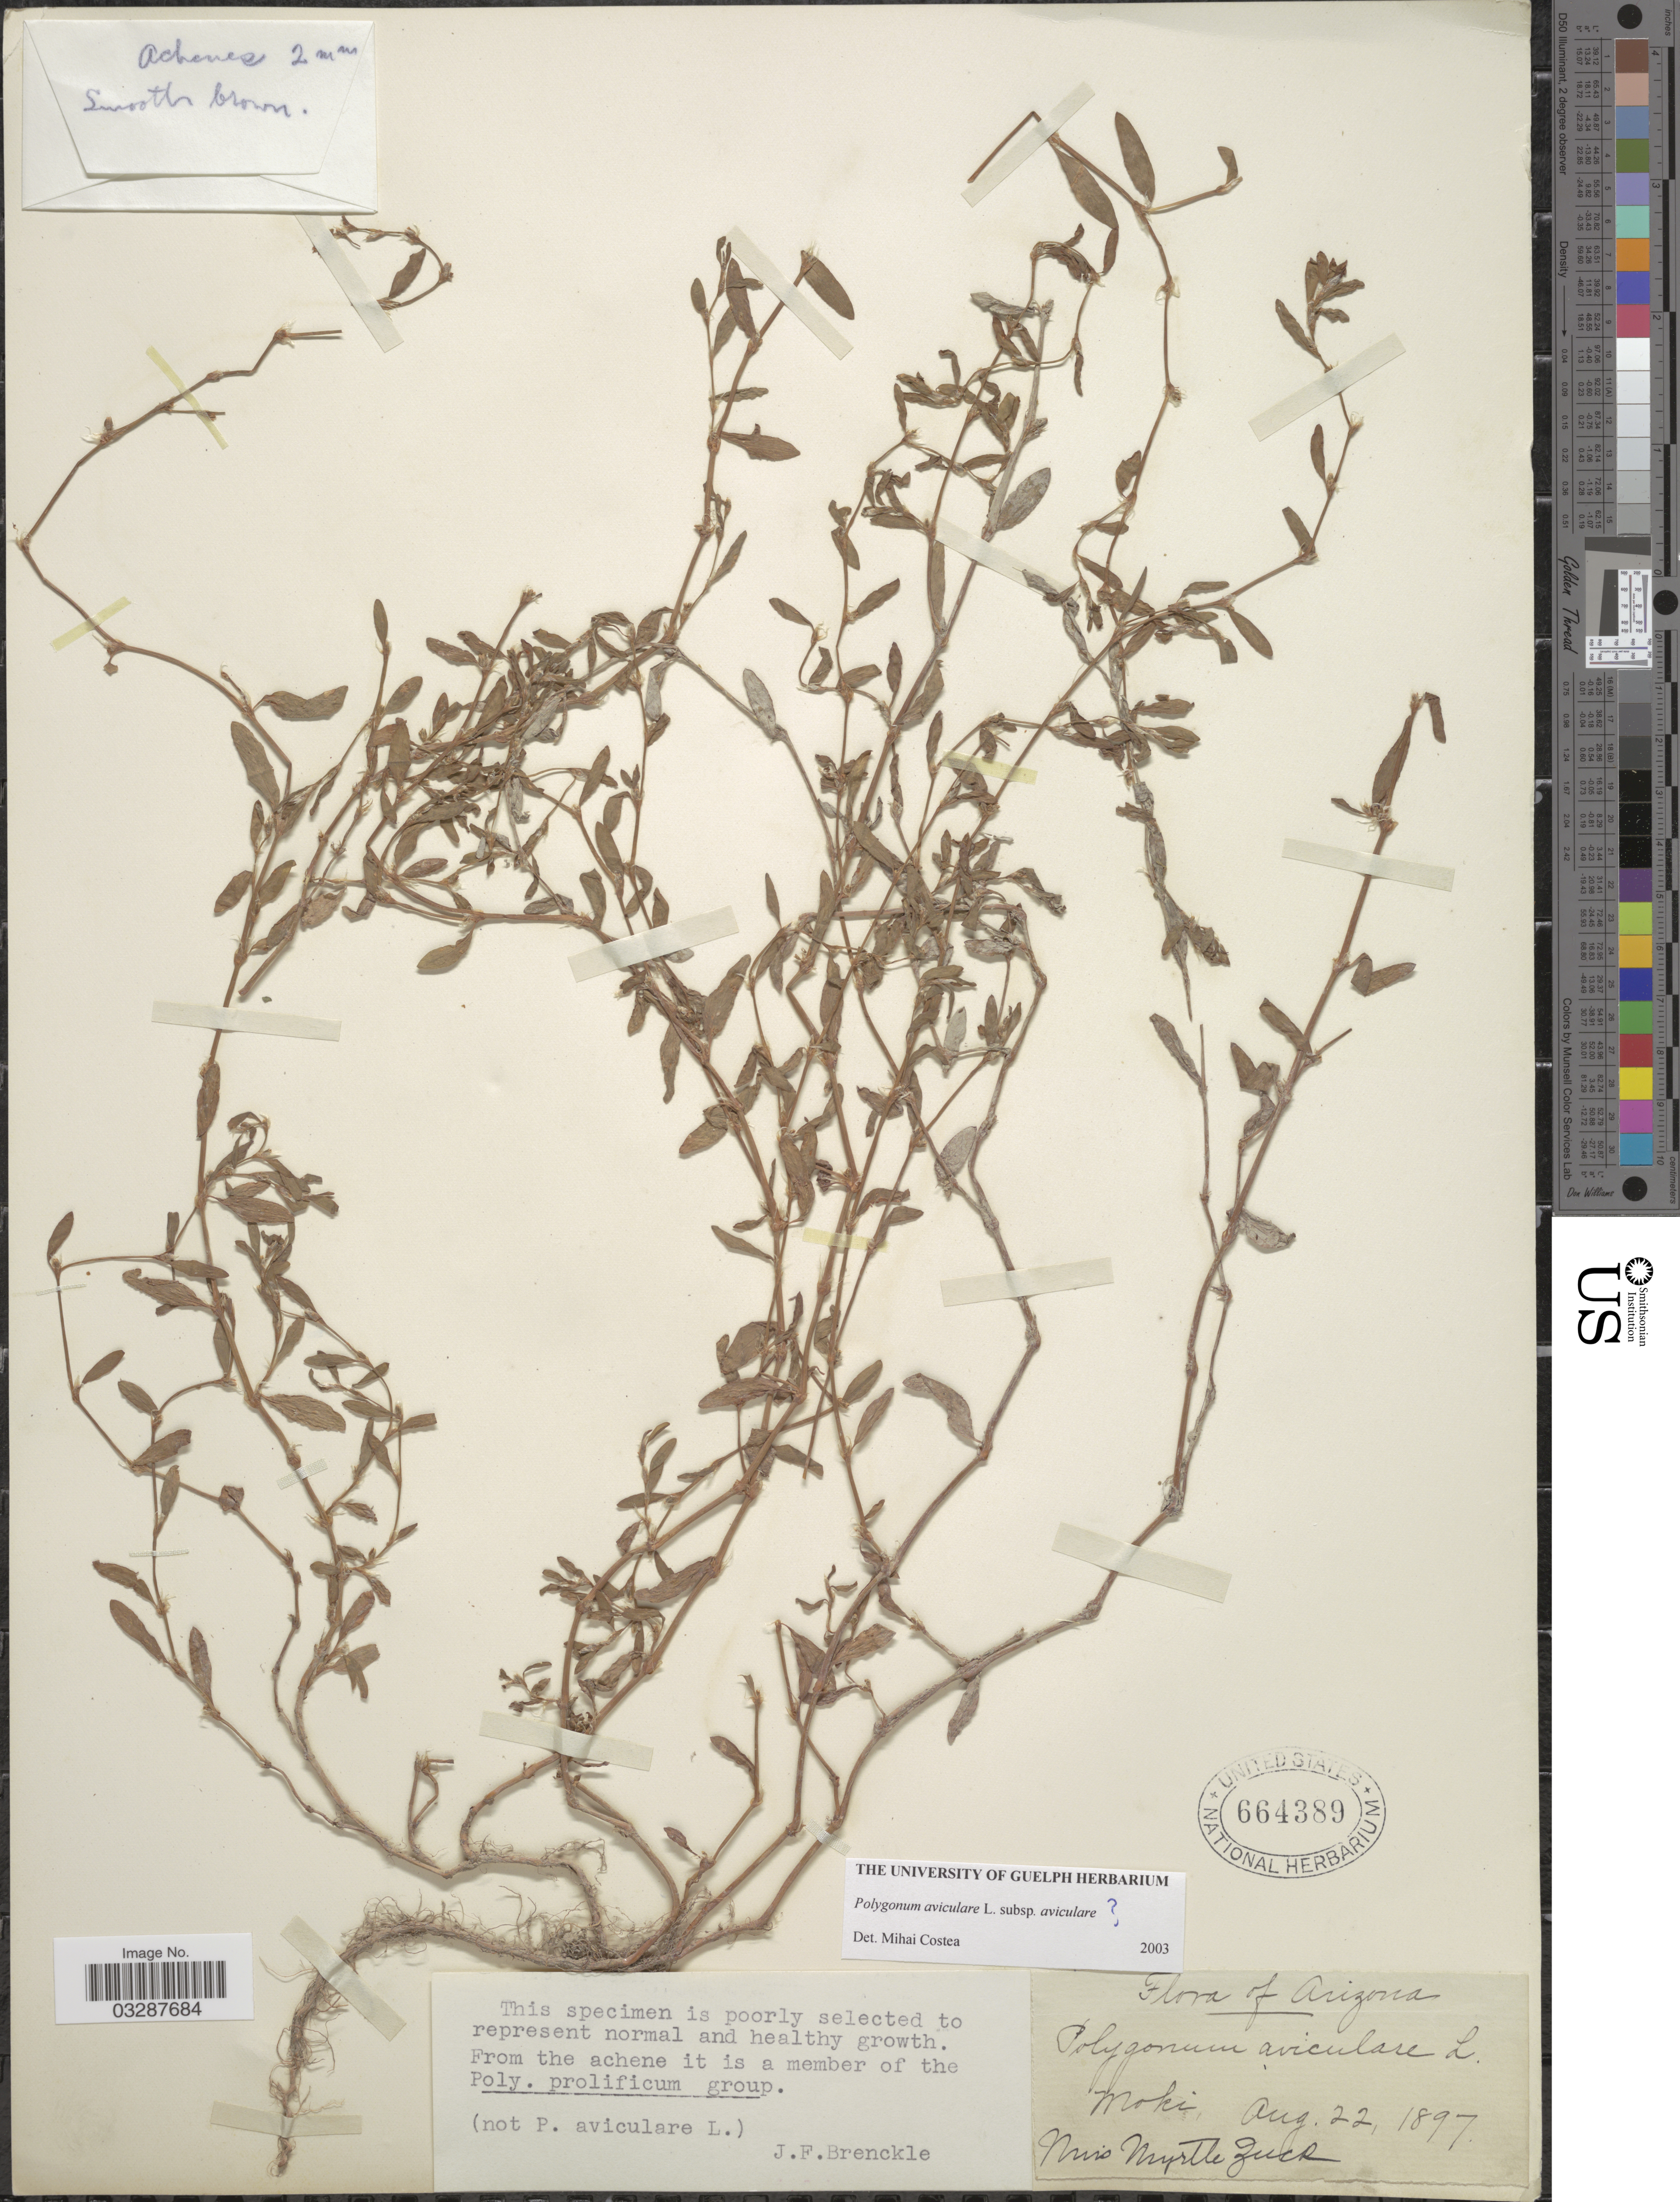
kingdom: Plantae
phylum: Tracheophyta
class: Magnoliopsida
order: Caryophyllales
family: Polygonaceae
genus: Polygonum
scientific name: Polygonum aviculare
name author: L.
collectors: M. Zuck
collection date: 1897-08-22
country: United States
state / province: Arizona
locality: Moki.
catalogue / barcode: US 664389